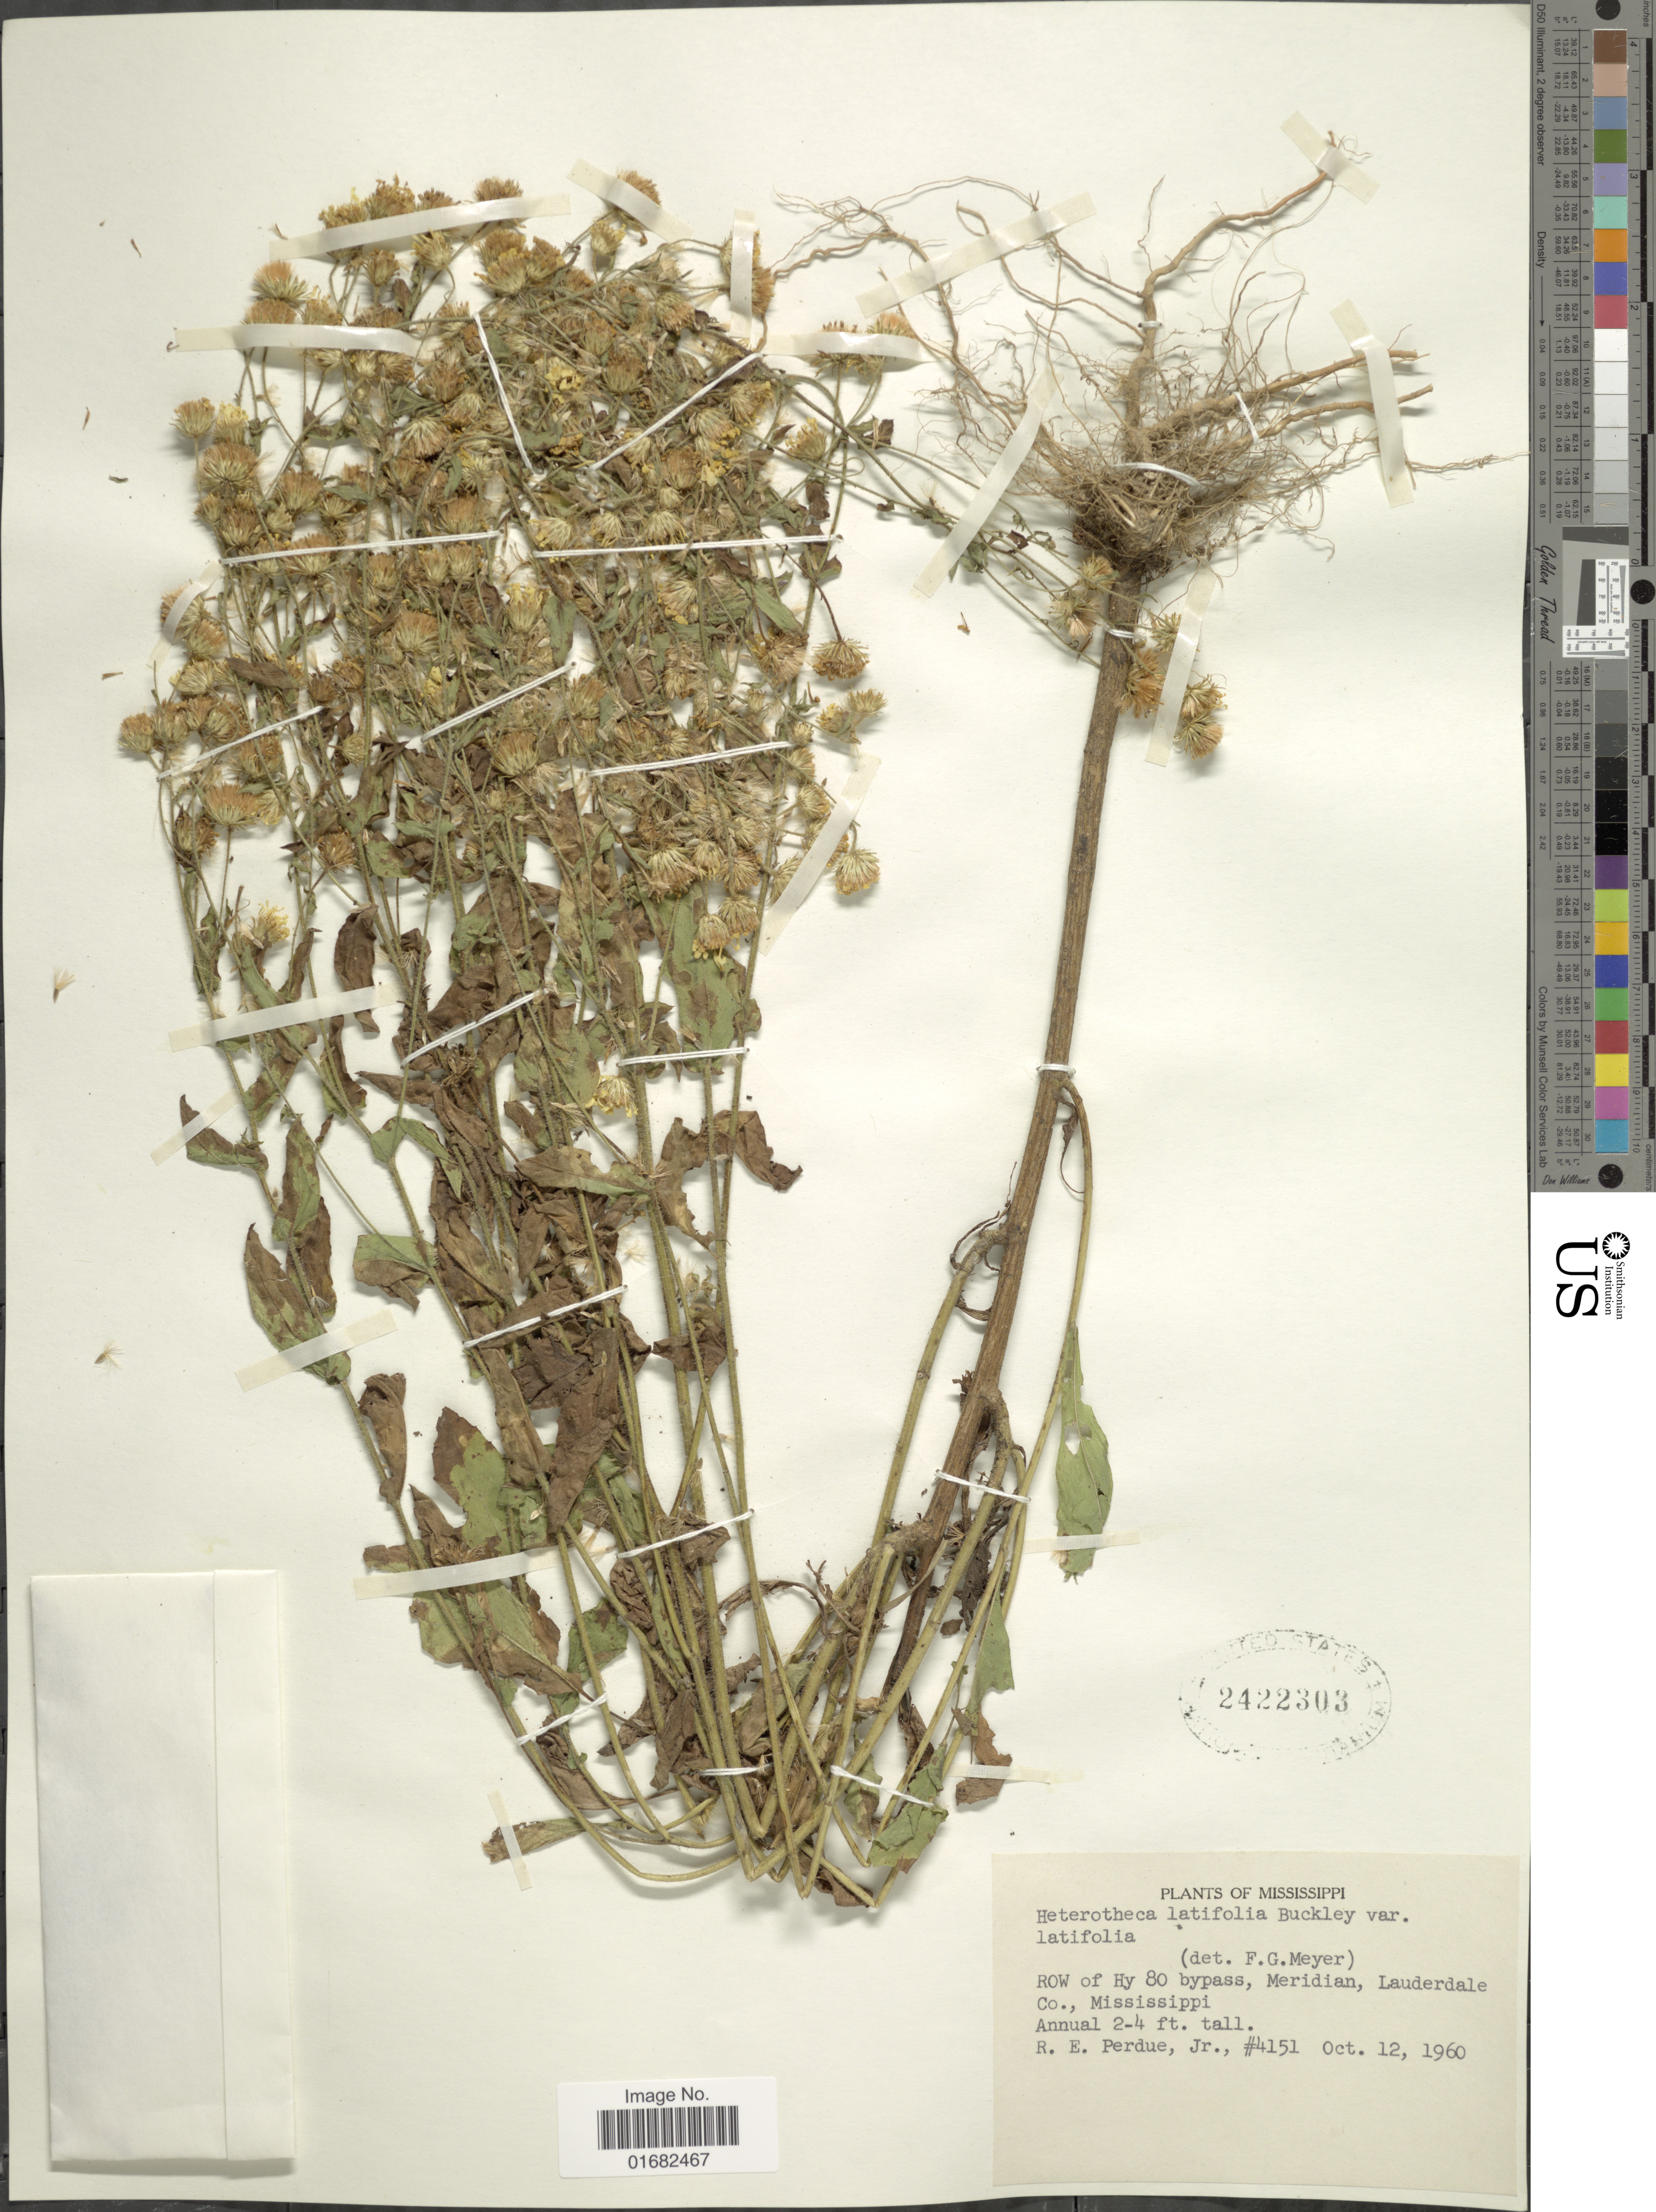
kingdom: Plantae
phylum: Tracheophyta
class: Magnoliopsida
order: Asterales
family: Asteraceae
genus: Heterotheca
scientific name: Heterotheca latifolia var. latifolia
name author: Buckley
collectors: R. E. Perdue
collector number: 4151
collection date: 1960-10-12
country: United States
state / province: Mississippi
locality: ROW of Hy 80 bypass, Meridian, Lauderdale Co.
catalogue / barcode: US 2422303